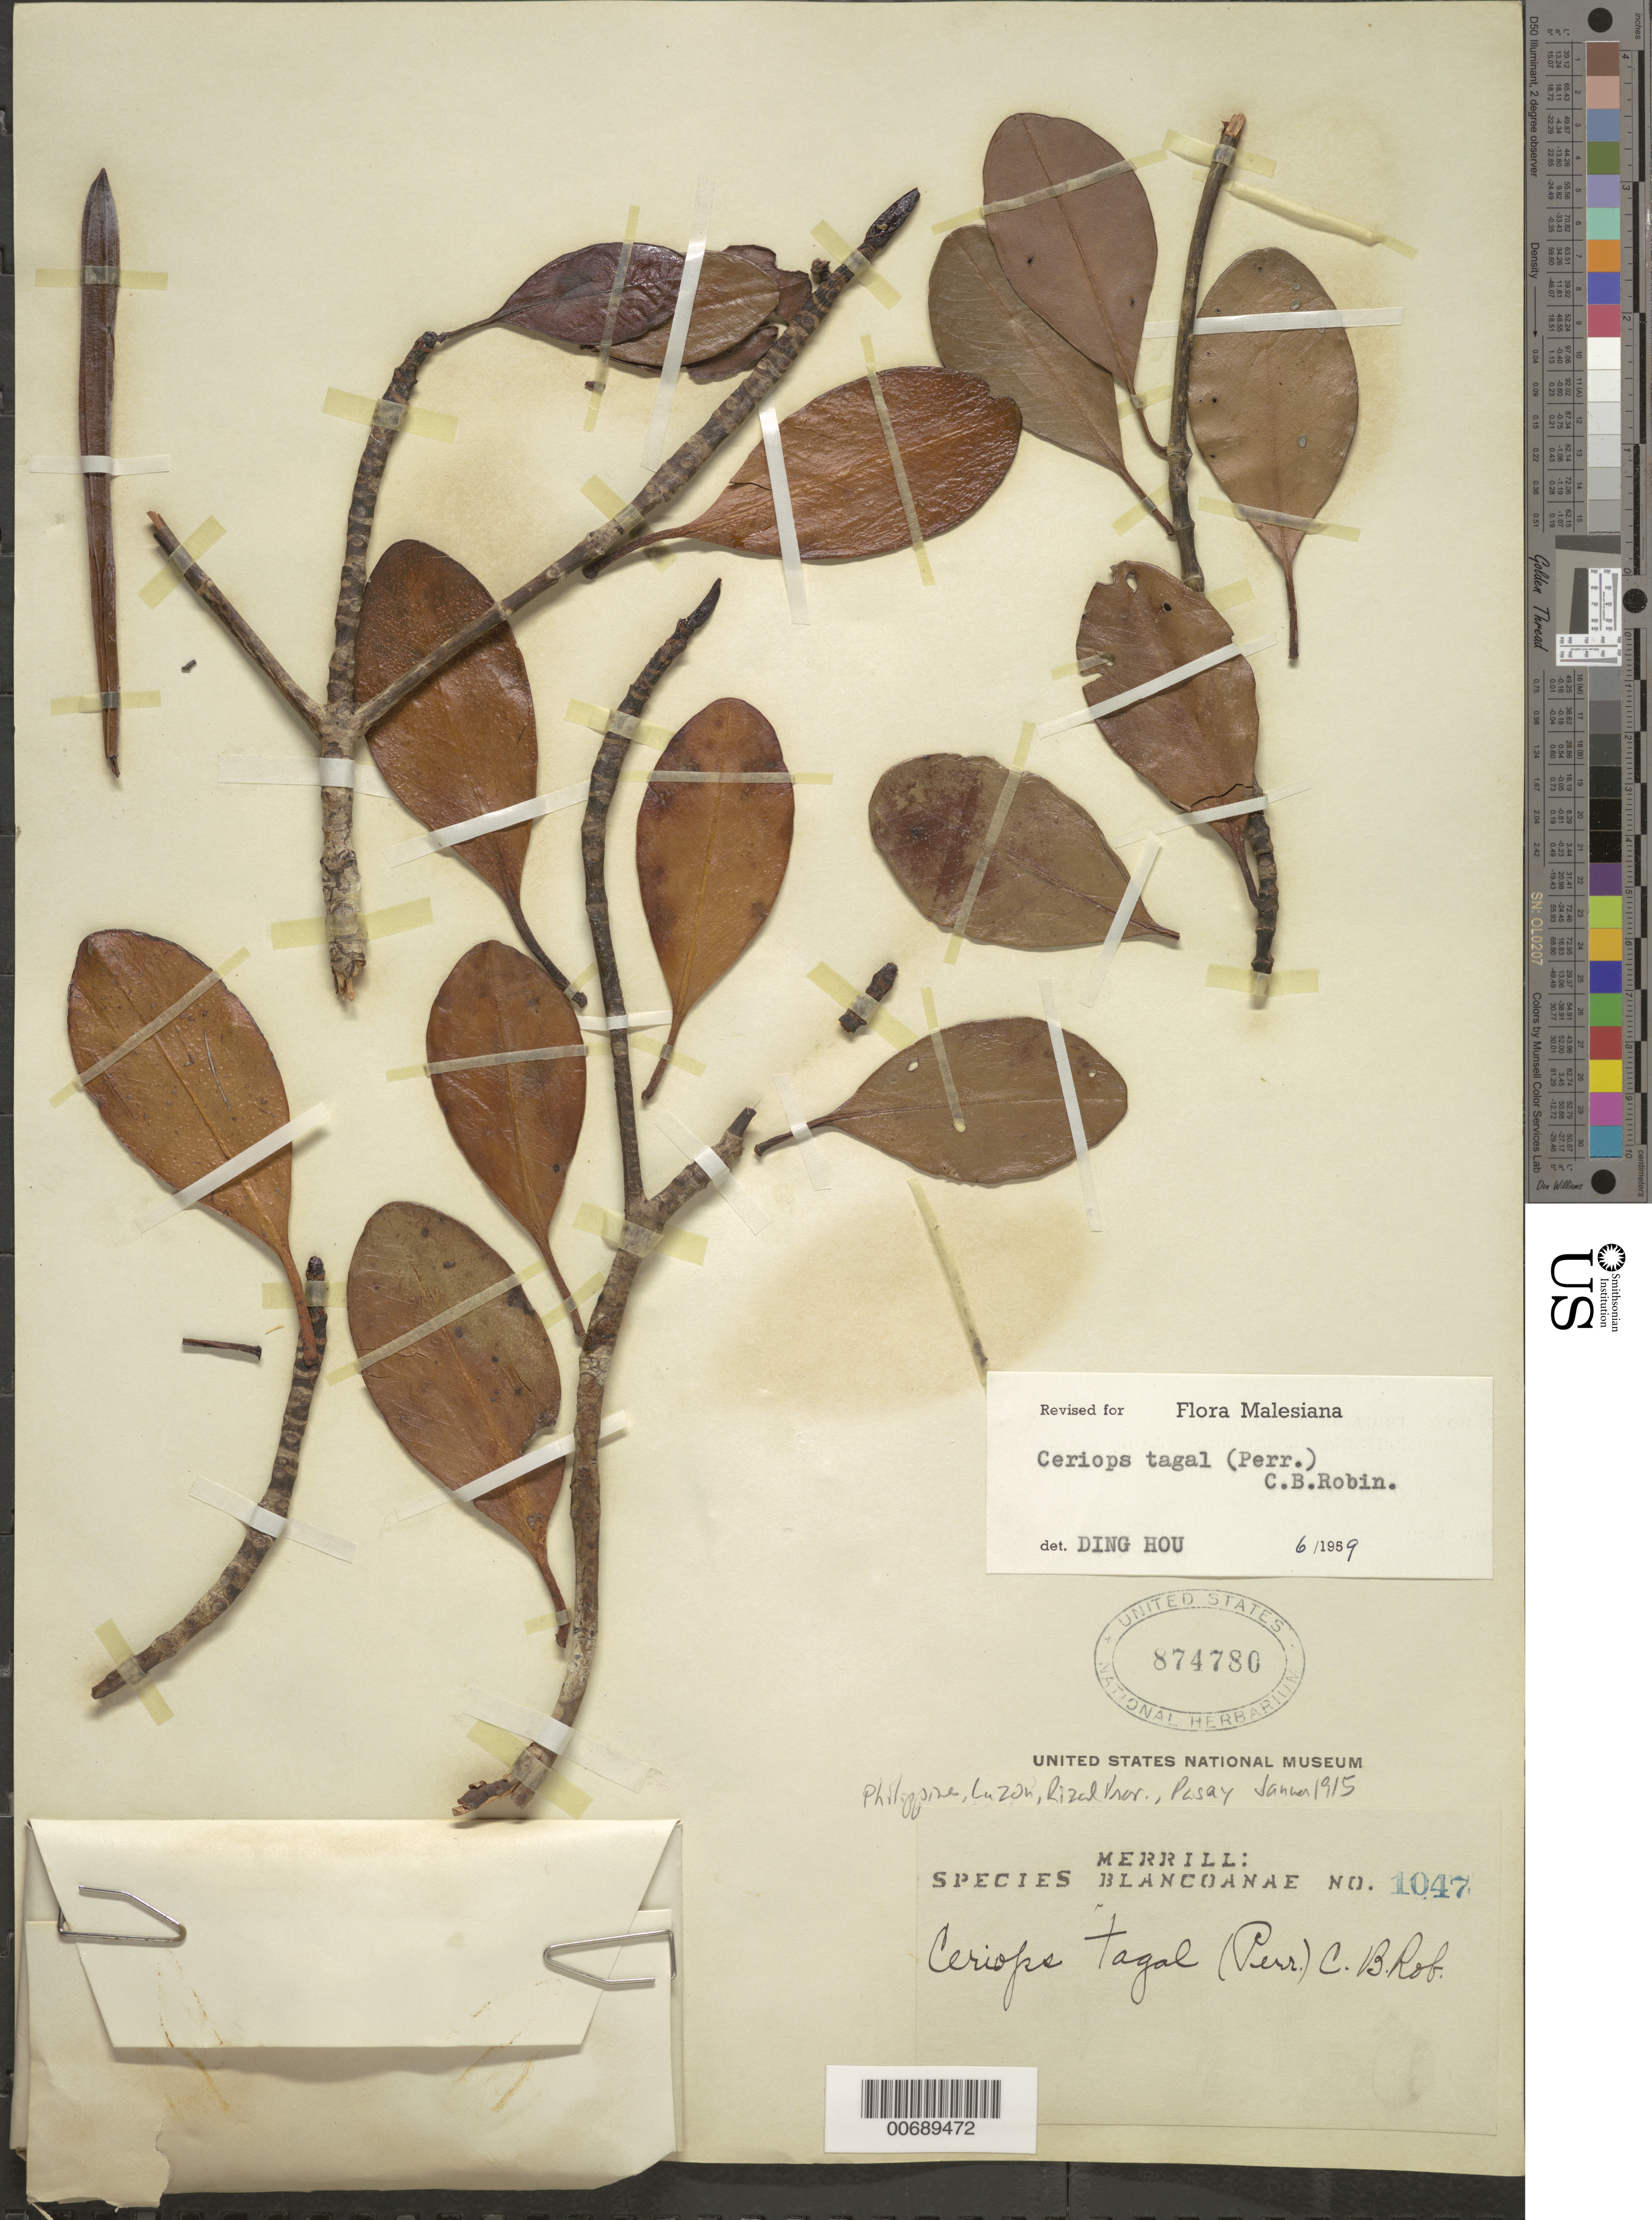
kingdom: Plantae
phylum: Tracheophyta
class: Magnoliopsida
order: Malpighiales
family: Rhizophoraceae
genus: Ceriops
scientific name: Ceriops tagal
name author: (Perr.) C.B. Rob.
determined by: Ding Hou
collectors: E. D. Merrill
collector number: Sp. Blancoan. 1047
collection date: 1917-03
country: Philippines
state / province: Calabarzon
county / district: Quezon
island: Luzon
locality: Laguimanoc. Tayabas.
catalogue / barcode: US 874780